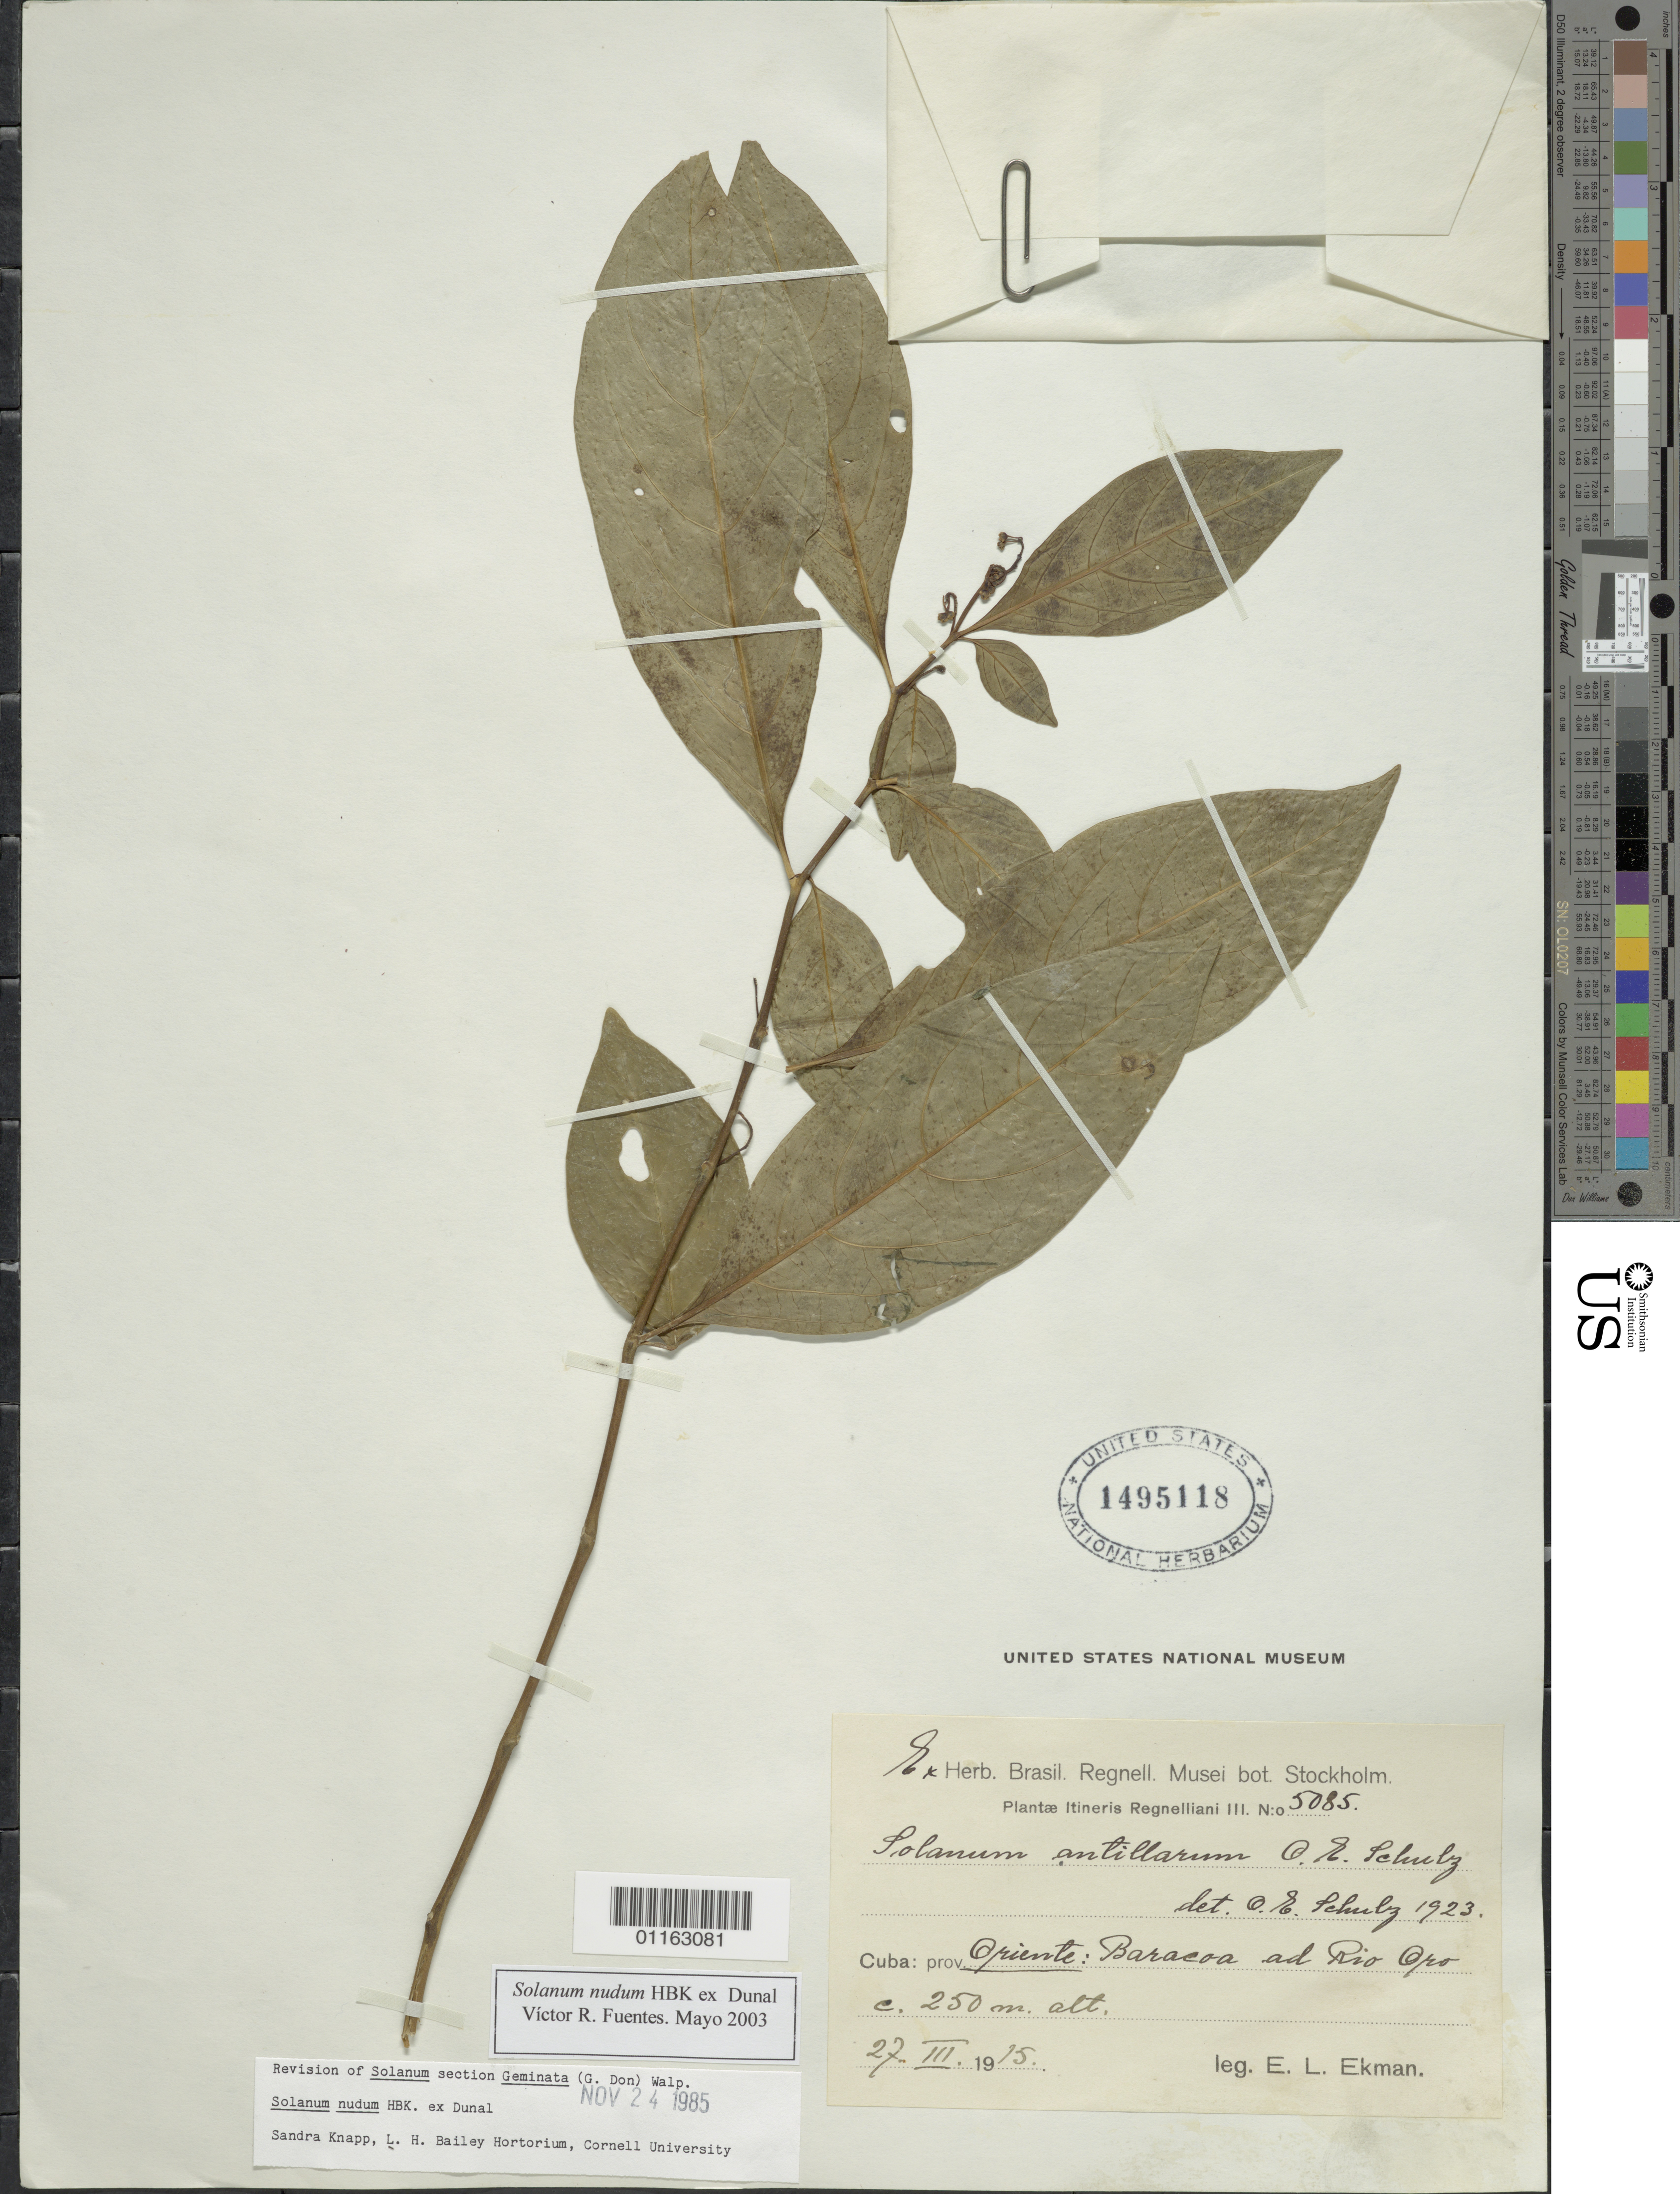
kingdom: Plantae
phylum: Tracheophyta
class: Magnoliopsida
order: Solanales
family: Solanaceae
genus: Solanum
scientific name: Solanum nudum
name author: Humb. & Bonpl. ex Dunal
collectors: E. L. Ekman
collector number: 5085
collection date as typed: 27 Mar 1915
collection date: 1915-03-27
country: Cuba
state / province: Oriente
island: Cuba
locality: Baracoa and Rio Oro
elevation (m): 250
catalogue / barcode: US 1495118